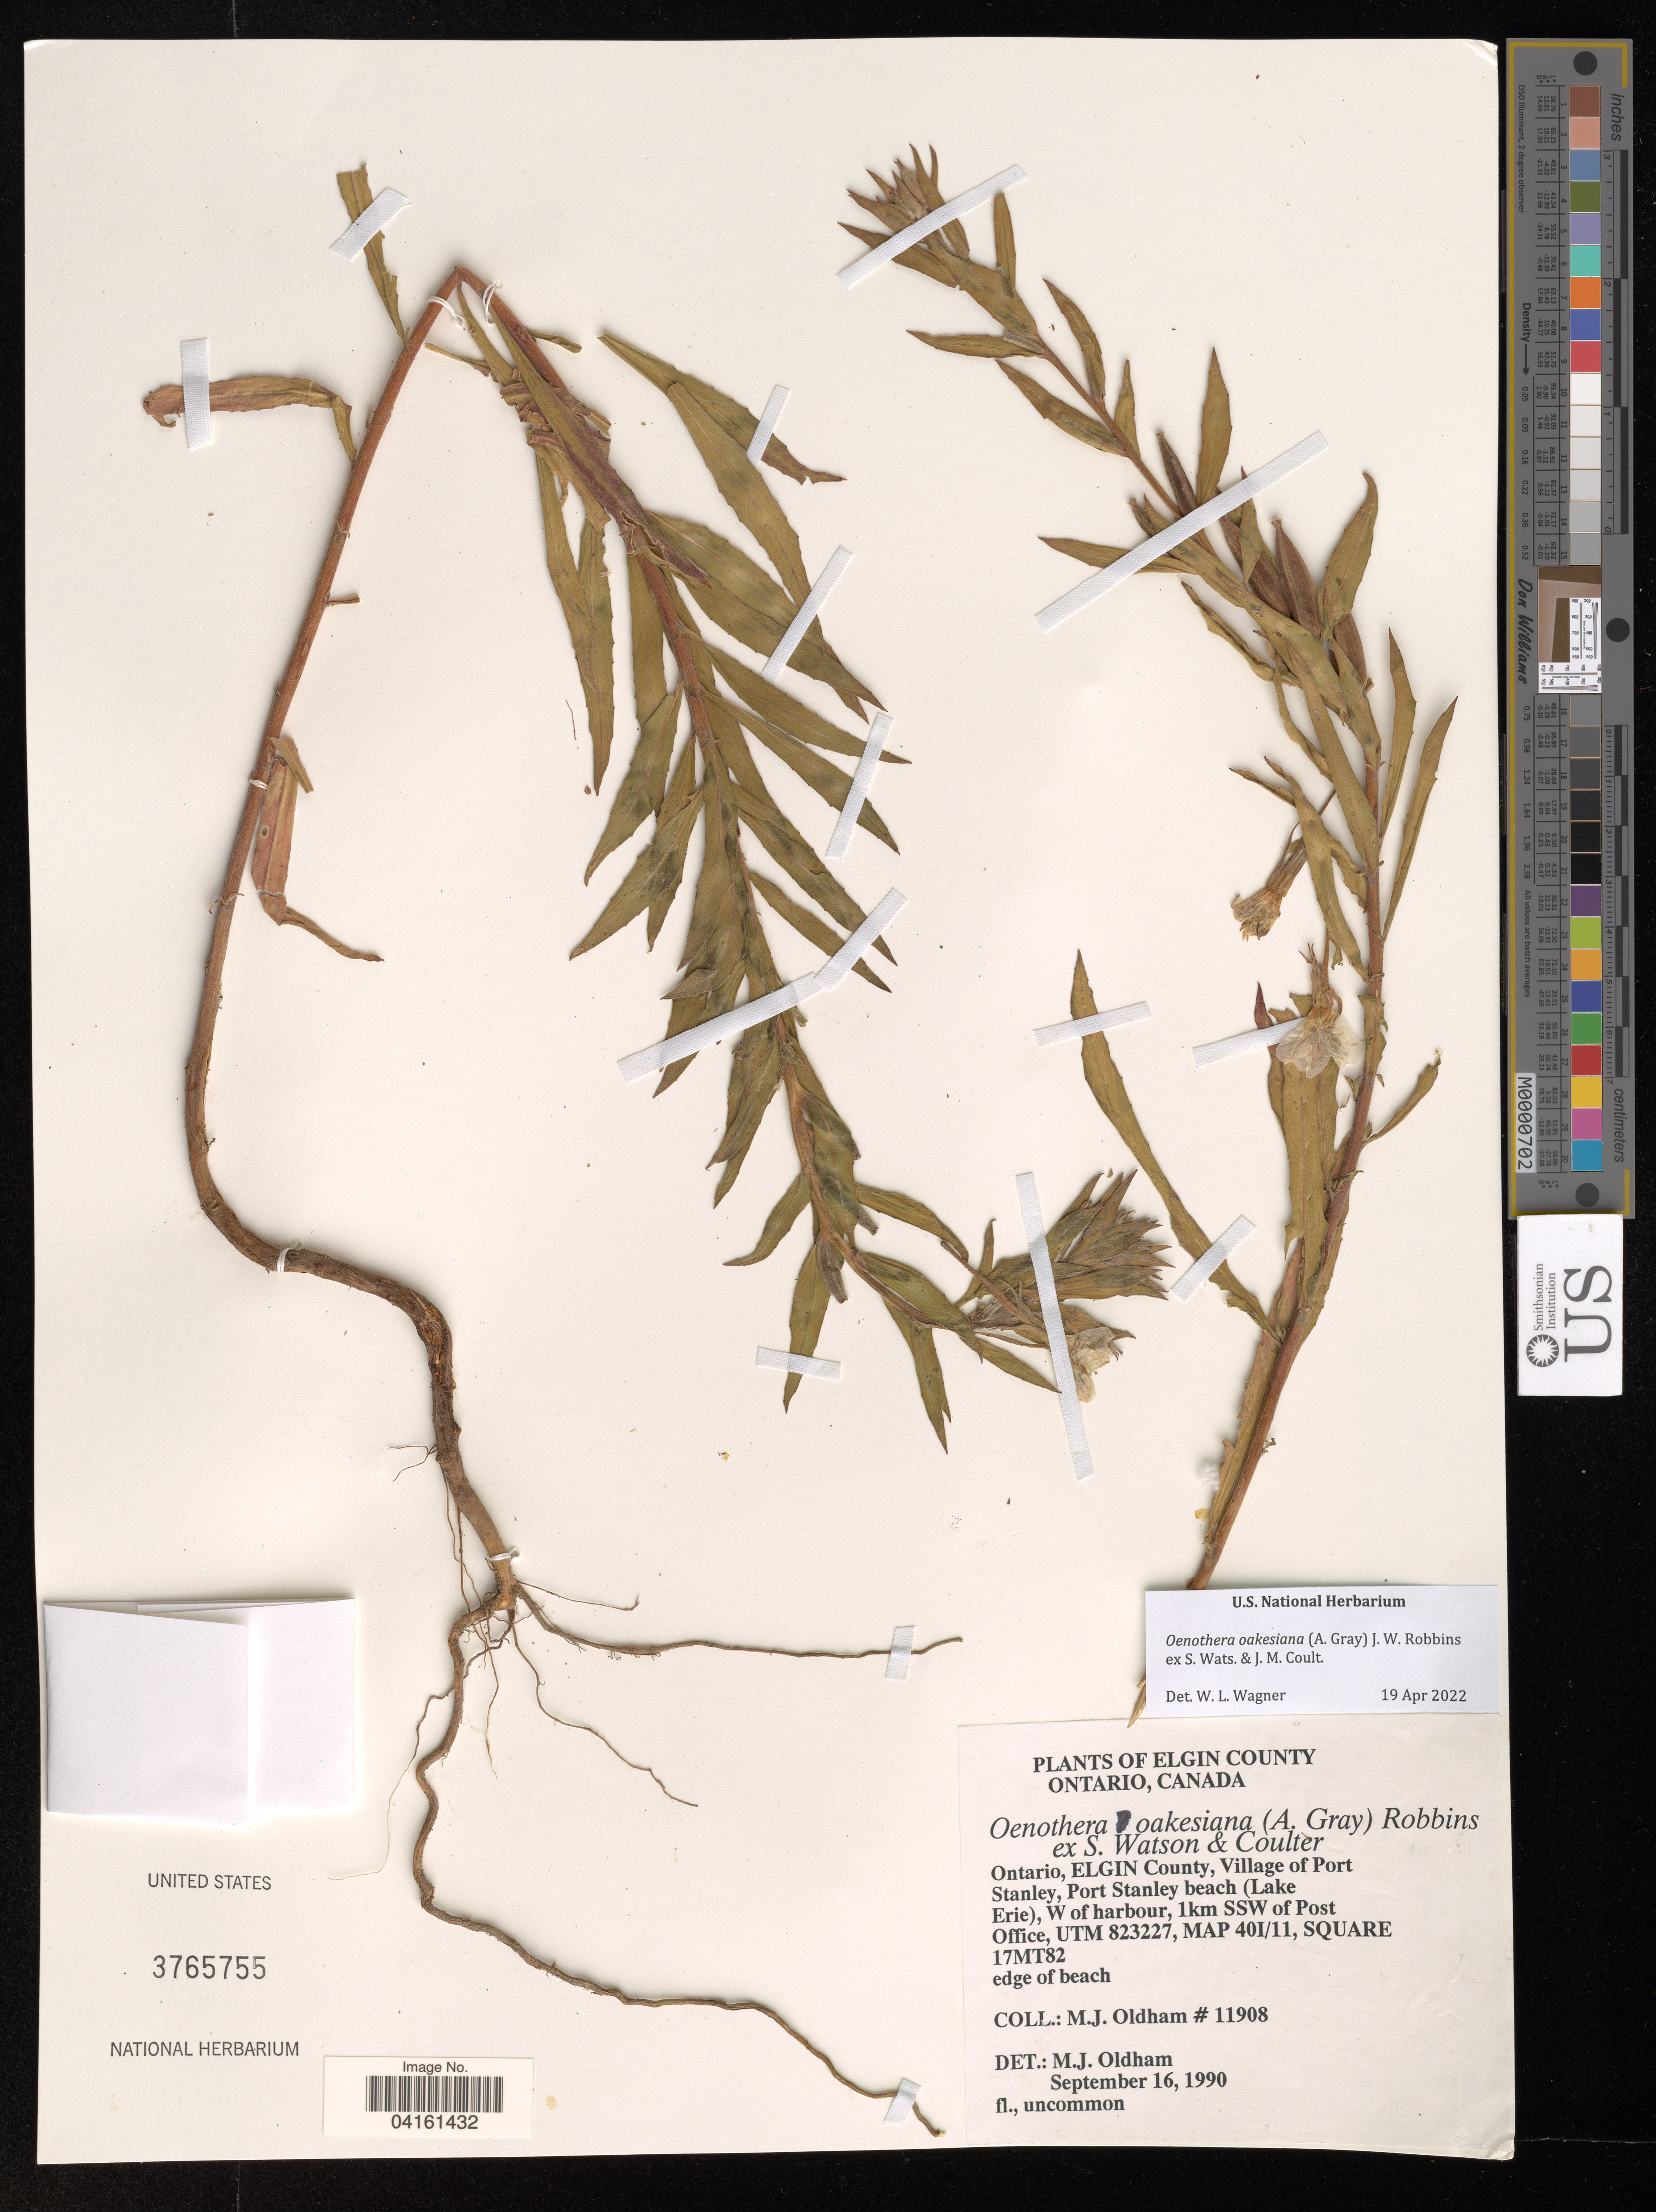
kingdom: Plantae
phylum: Tracheophyta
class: Magnoliopsida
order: Myrtales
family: Onagraceae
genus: Oenothera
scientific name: Oenothera oakesiana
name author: (A. Gray) J.W. Robbins ex S. Watson & J.M. Coult.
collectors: M. Oldham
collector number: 11908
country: Canada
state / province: Ontario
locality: Elgin County. Village of Port Stanley, Port Stanley beach (Lake Erie), W of harbour, 1km SSW of Post Office, UTM 823227, MAP 40I/11, Square 17MT82.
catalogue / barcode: US 3765755